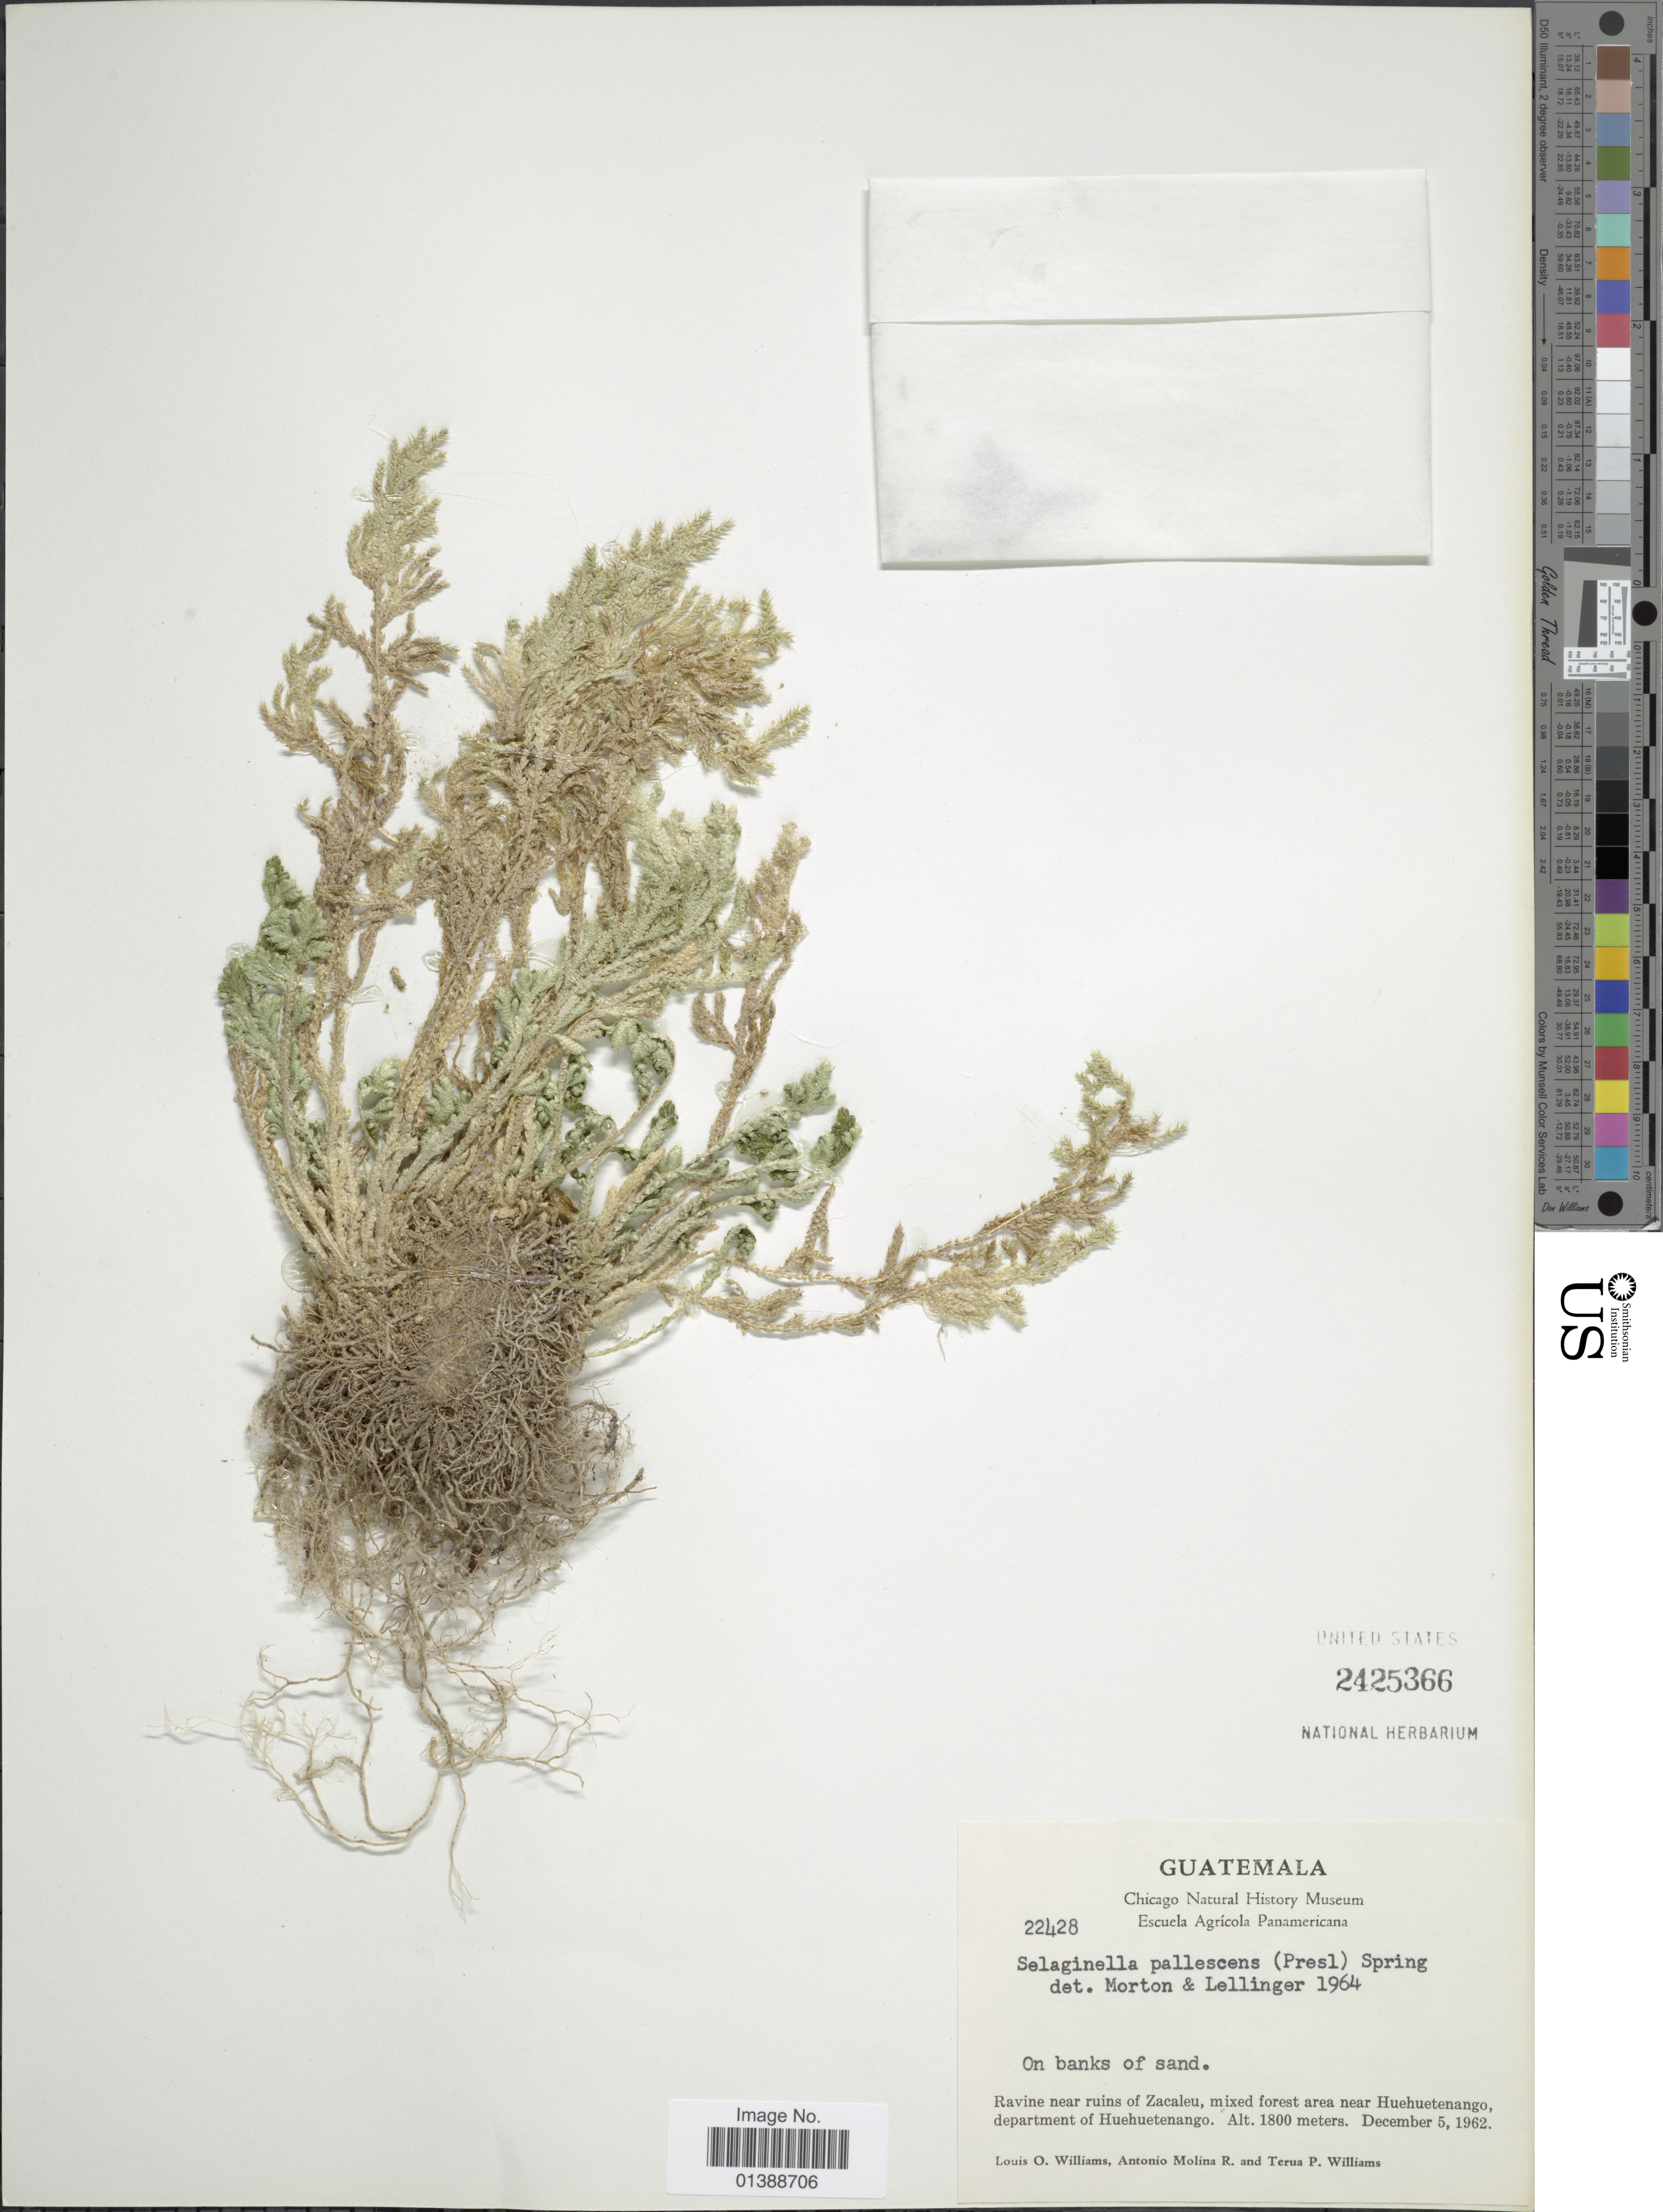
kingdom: Plantae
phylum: Tracheophyta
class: Lycopodiopsida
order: Selaginellales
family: Selaginellaceae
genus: Selaginella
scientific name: Selaginella pallescens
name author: (C. Presl) Spring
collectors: L. O. Williams, A. Molina R. & T. P. Williams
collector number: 22428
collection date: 1962-12-05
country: Guatemala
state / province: Huehuetenango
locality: Ravine near ruins Zacaleu, mixed forest area near Huehuetenango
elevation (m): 1800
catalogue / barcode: US 2425366